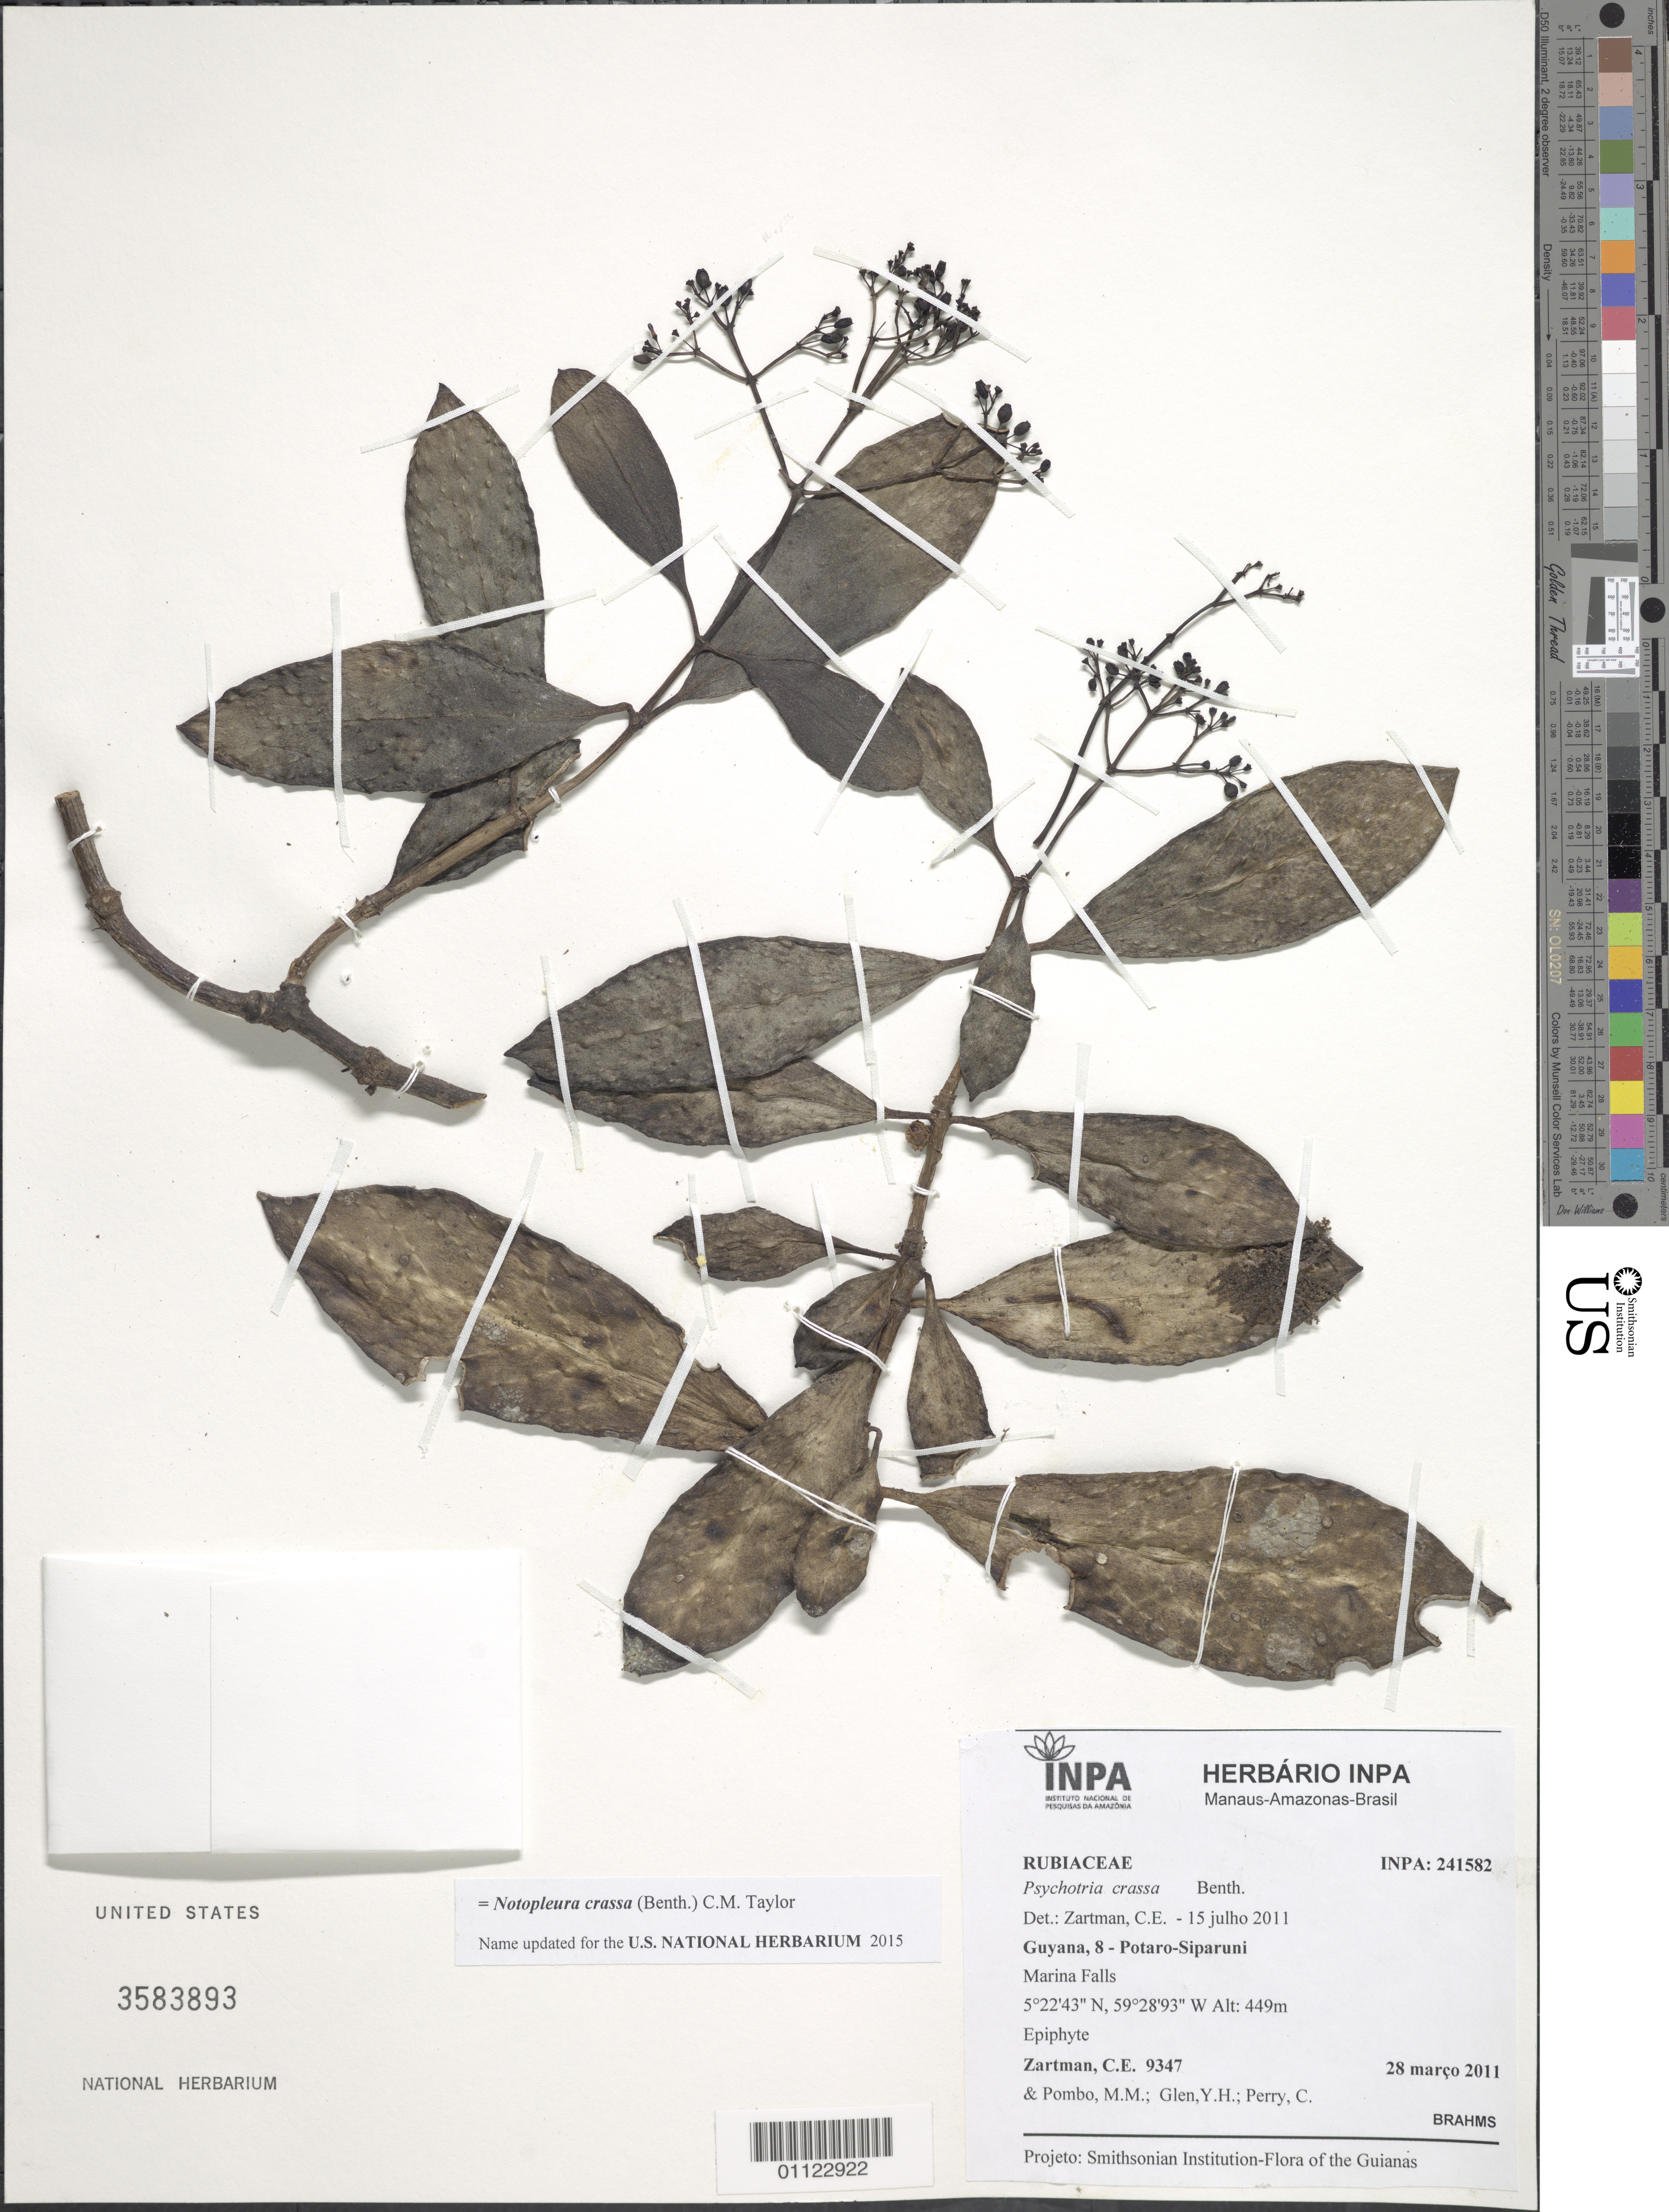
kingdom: Plantae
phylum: Tracheophyta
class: Magnoliopsida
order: Gentianales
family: Rubiaceae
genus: Psychotria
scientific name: Psychotria crassa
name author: Benth.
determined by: Zartman, C. E., (UNITED STATES)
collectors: C. Zartman, M. Pombo, Y. Glen & C. Perry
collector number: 9347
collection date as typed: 28-Mar-11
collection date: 1911-03-28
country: Guyana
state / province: Potaro-Siparuni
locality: Marina Falls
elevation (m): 449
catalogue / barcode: US 3583893